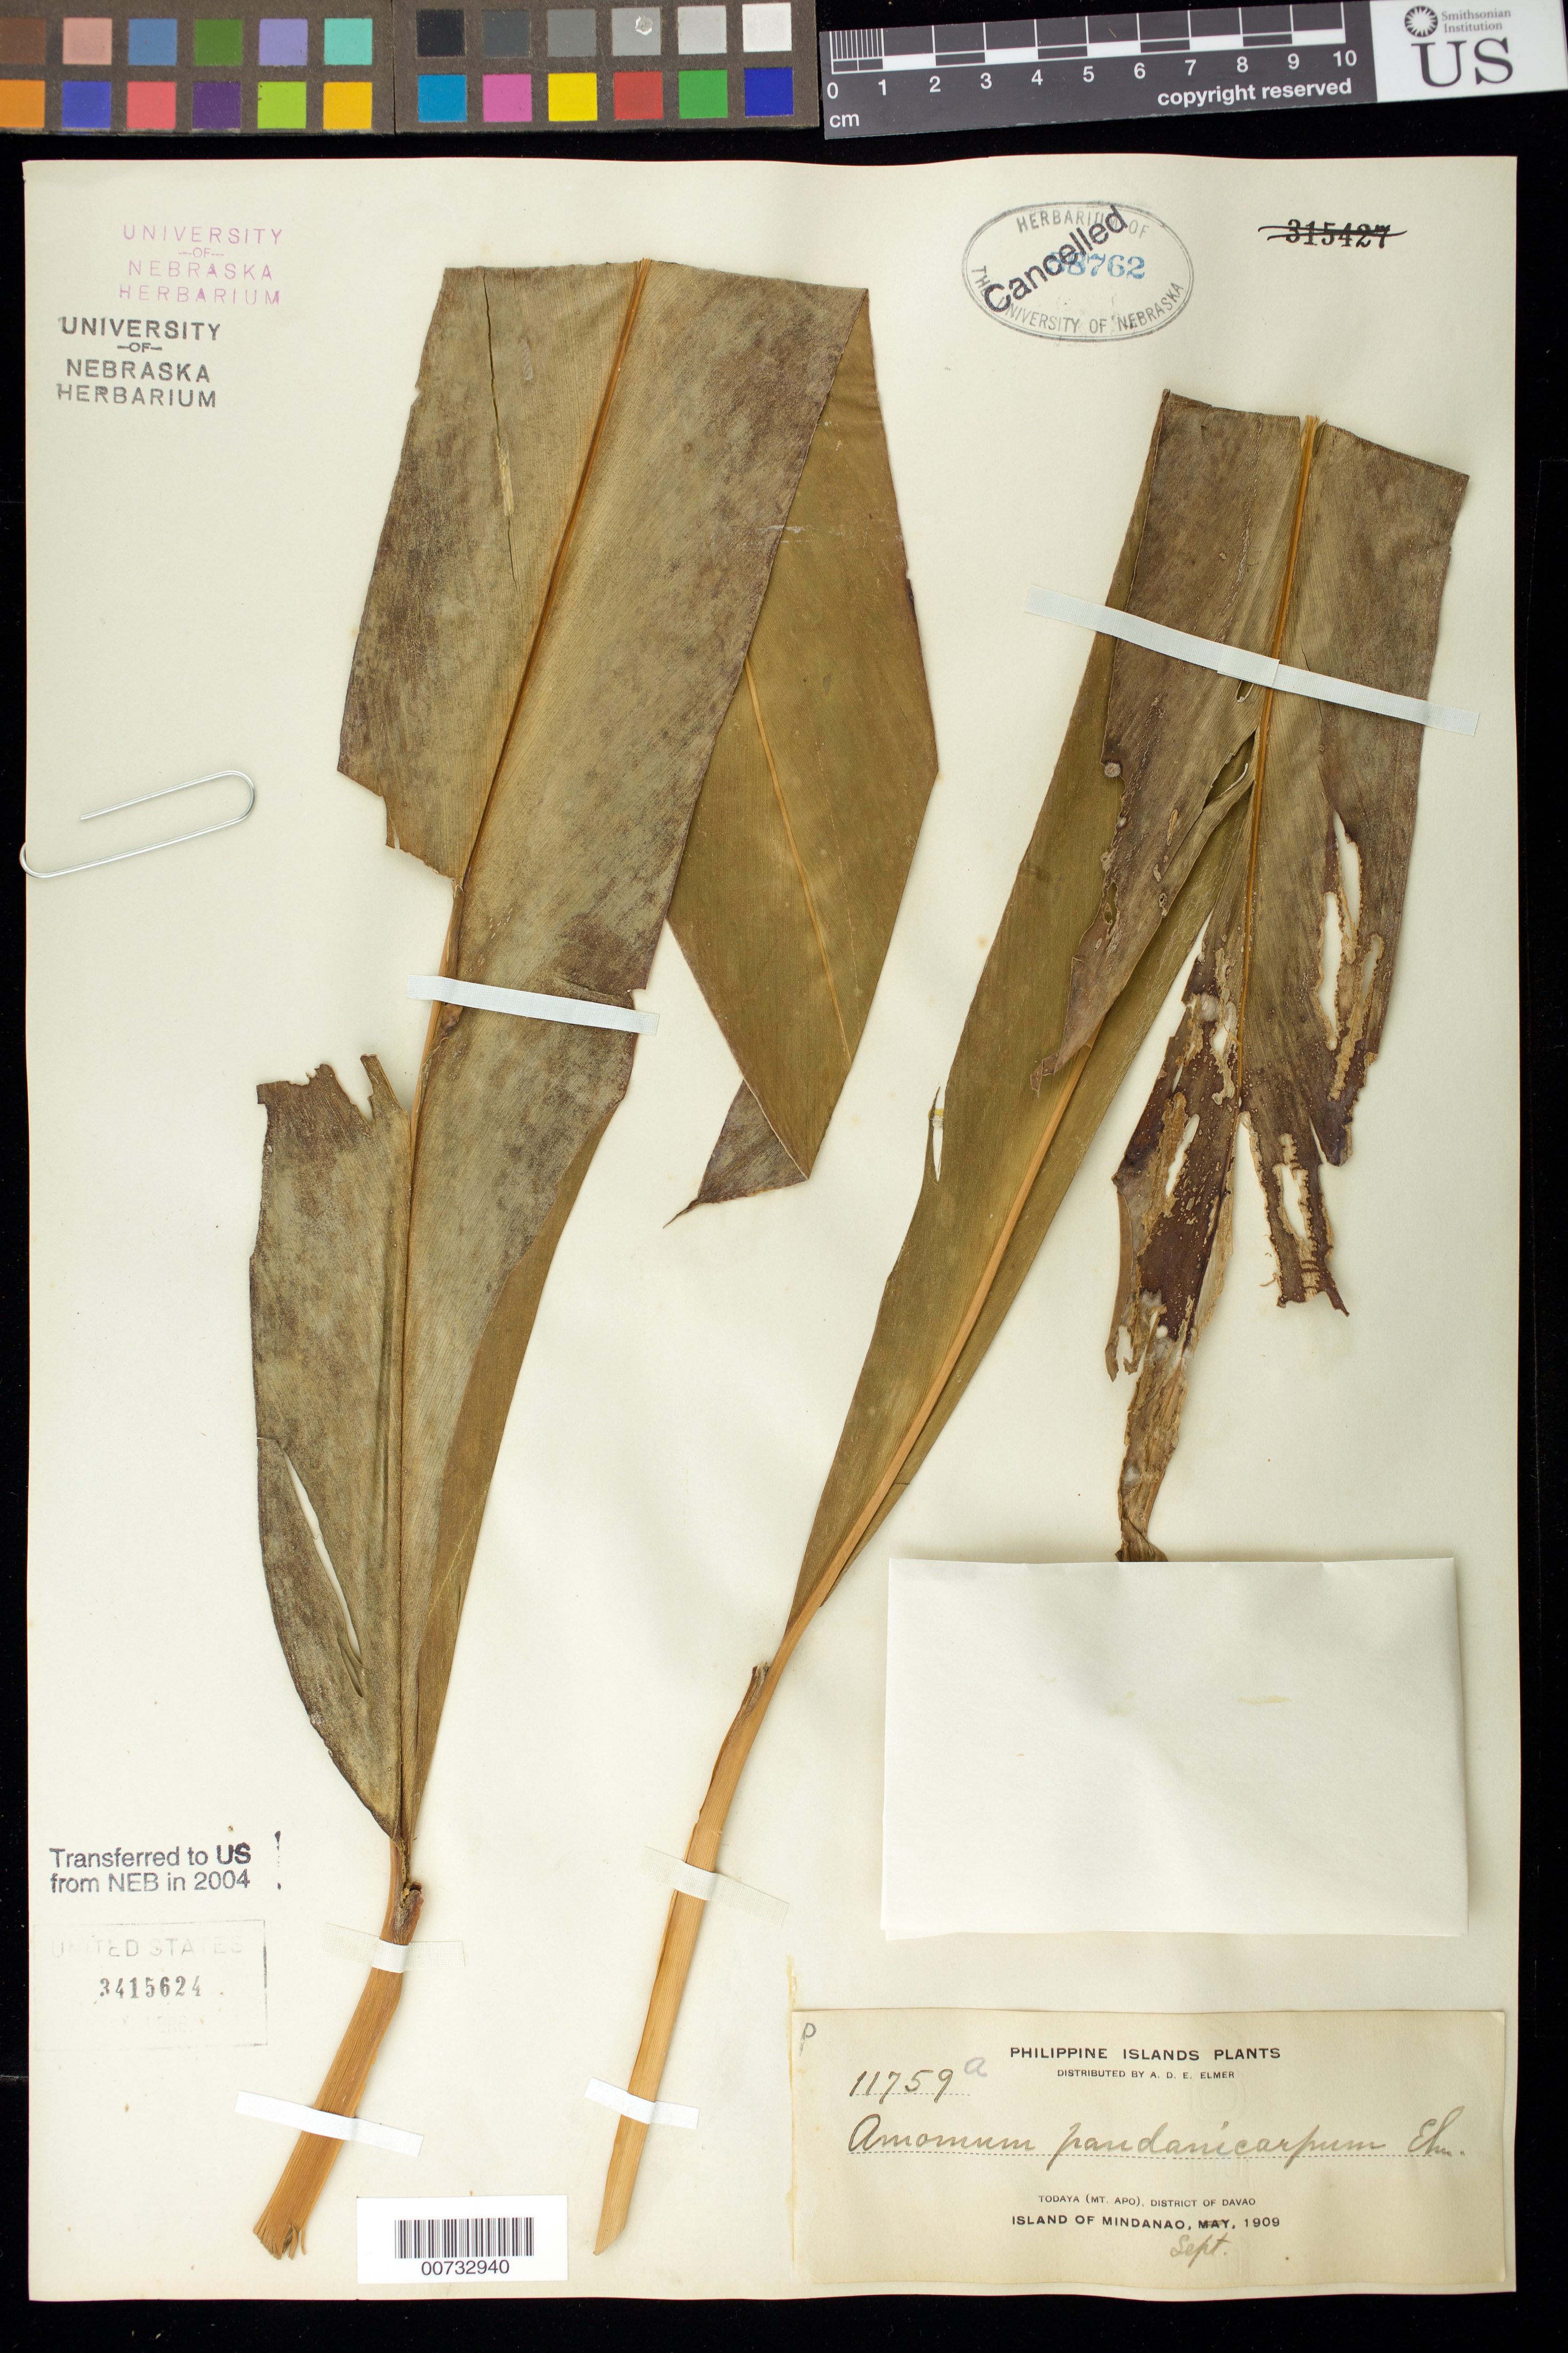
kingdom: Plantae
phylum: Tracheophyta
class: Liliopsida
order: Zingiberales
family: Zingiberaceae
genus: Etlingera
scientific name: Etlingera fimbriobracteata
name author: (K. Schum.) R.M. Sm.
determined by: Docot, Rudolph Valentino A.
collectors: A. D. E. Elmer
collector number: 11759a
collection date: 1909-09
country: Philippines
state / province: Davao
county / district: Davao del Sur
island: Mindanao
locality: Todaya, Mt Apo.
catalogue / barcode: US 3415624